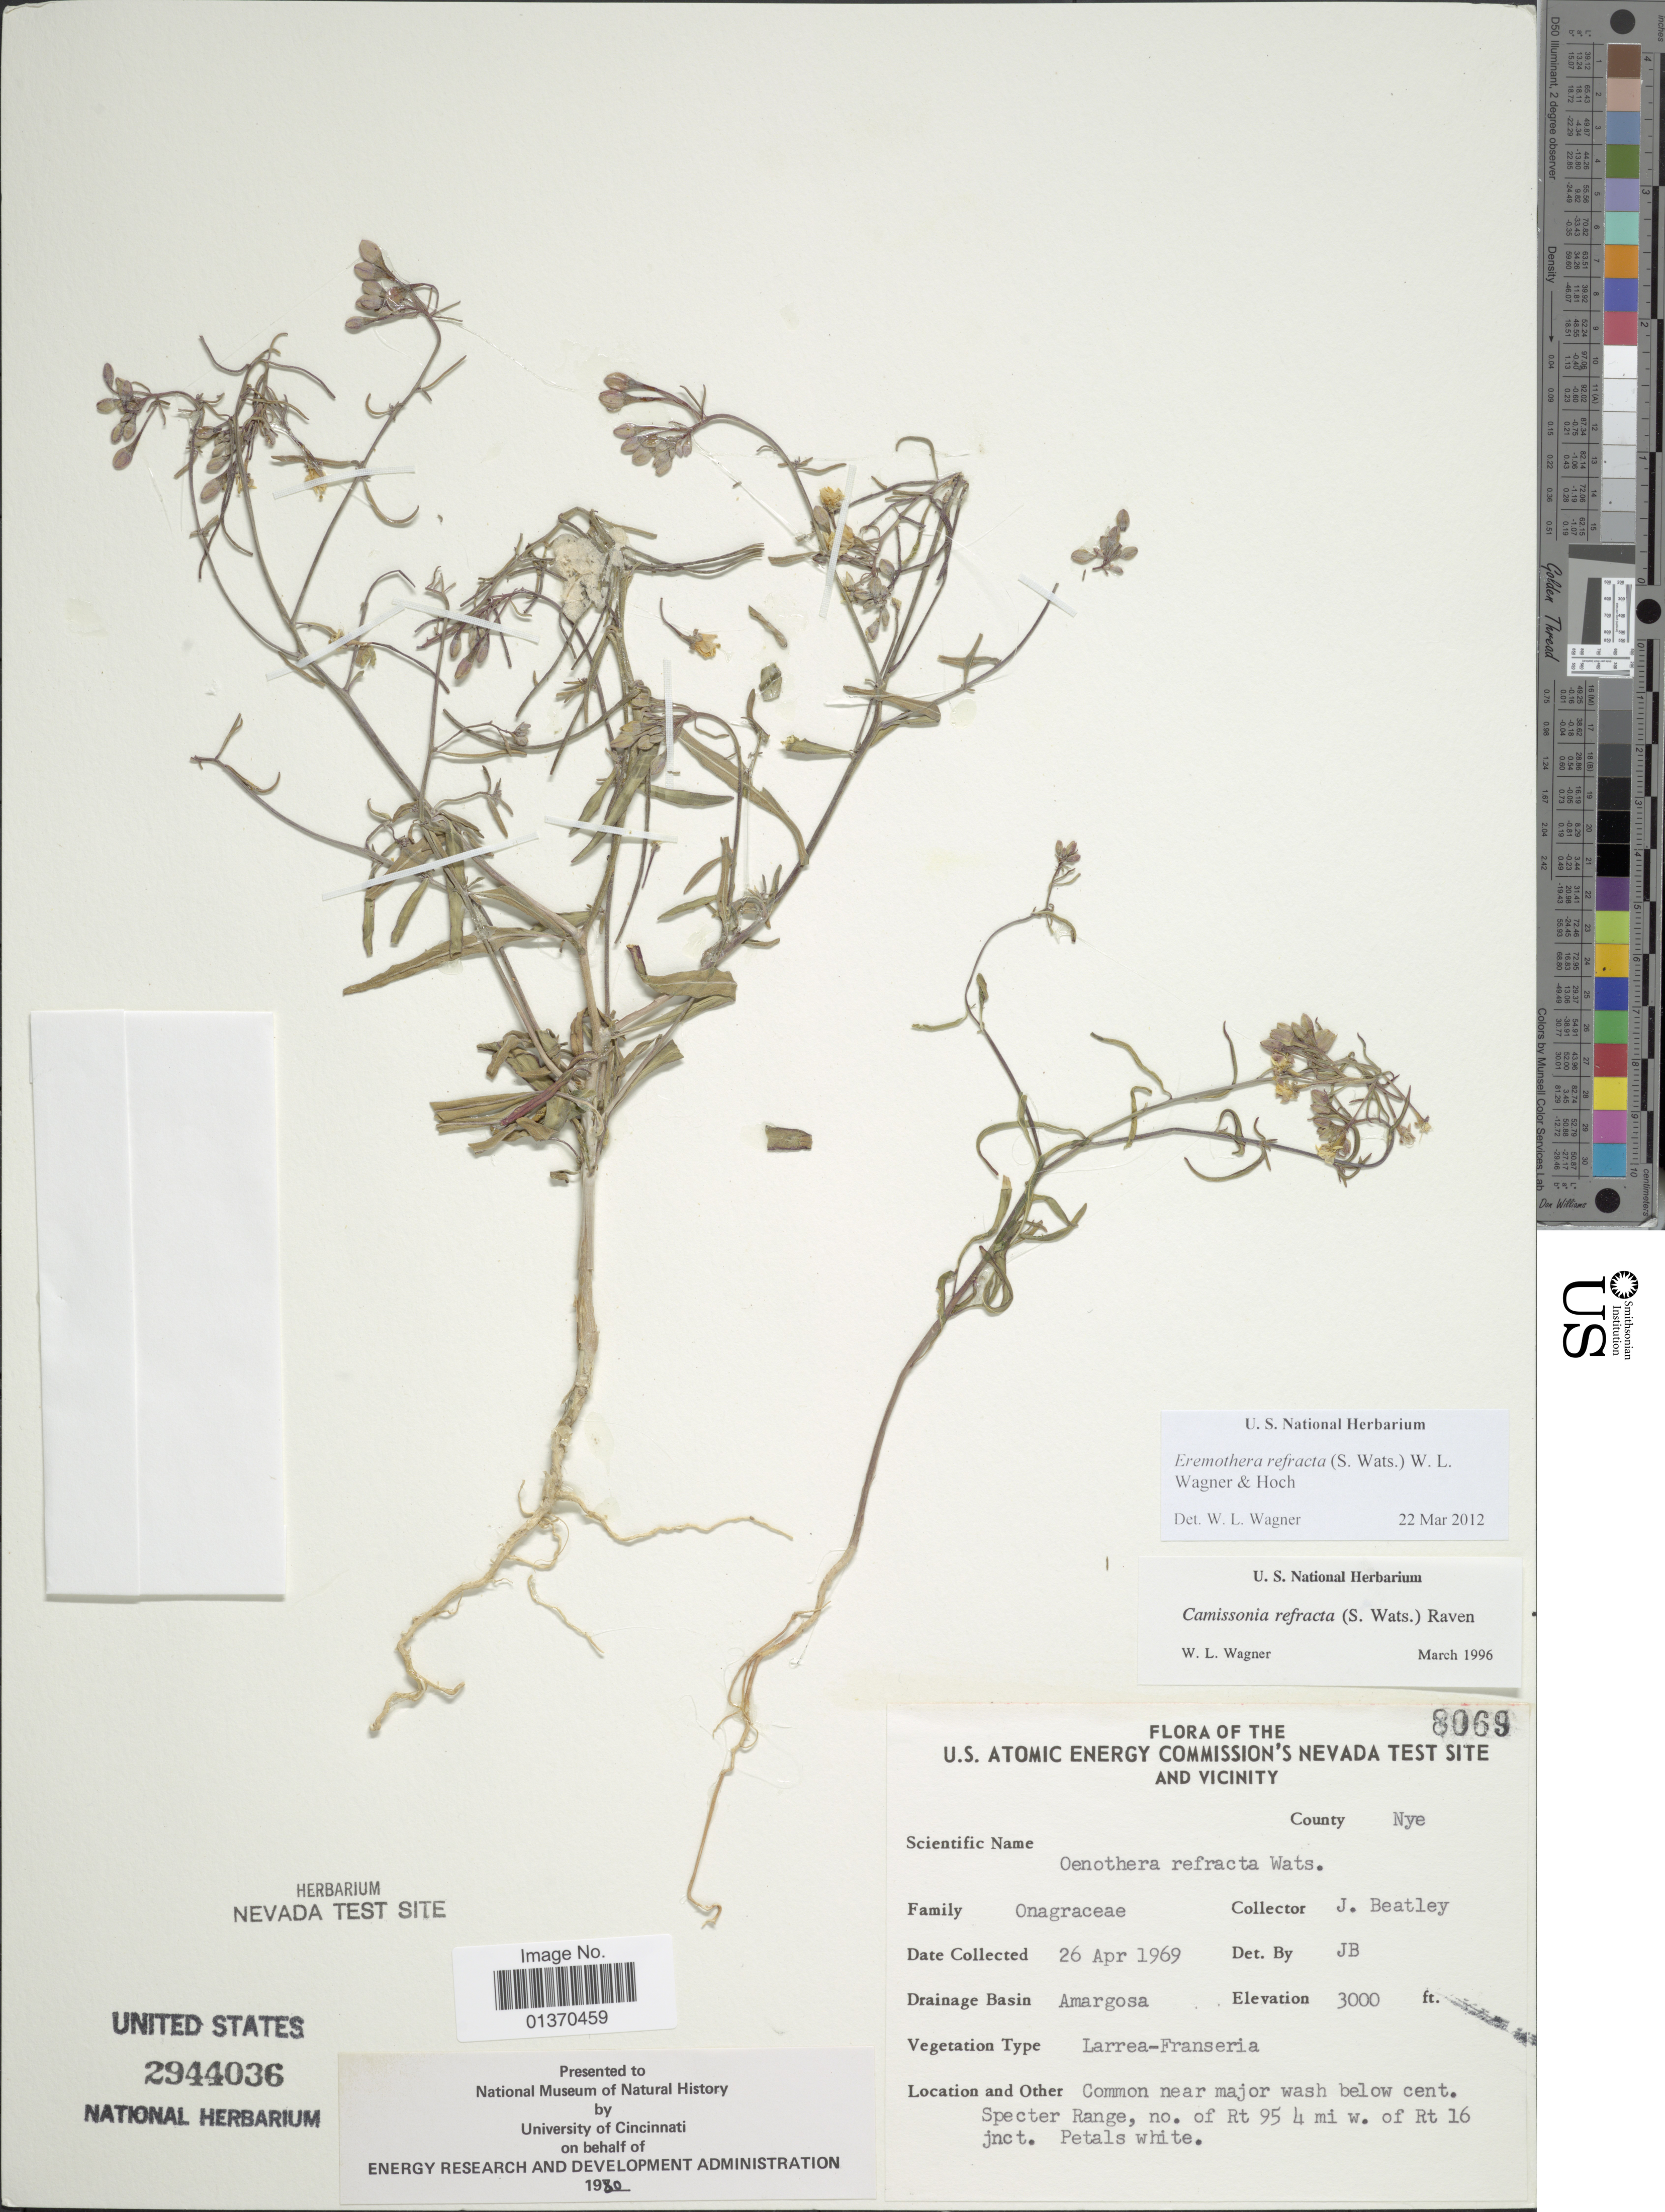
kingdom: Plantae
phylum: Tracheophyta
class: Magnoliopsida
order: Myrtales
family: Onagraceae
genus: Eremothera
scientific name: Eremothera refracta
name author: (S. Watson) W.L. Wagner & Hoch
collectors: J. C. Beatley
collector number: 8069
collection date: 1969-04-26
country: United States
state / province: Nevada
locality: U. S. Atomic Energy Commission's Nevada Test Site and Vicinity, Amargosa, near major wash below cent. Specter Range, no. of Rt 95 4 mi w. of Rt 16 jnct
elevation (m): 914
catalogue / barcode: US 2944036